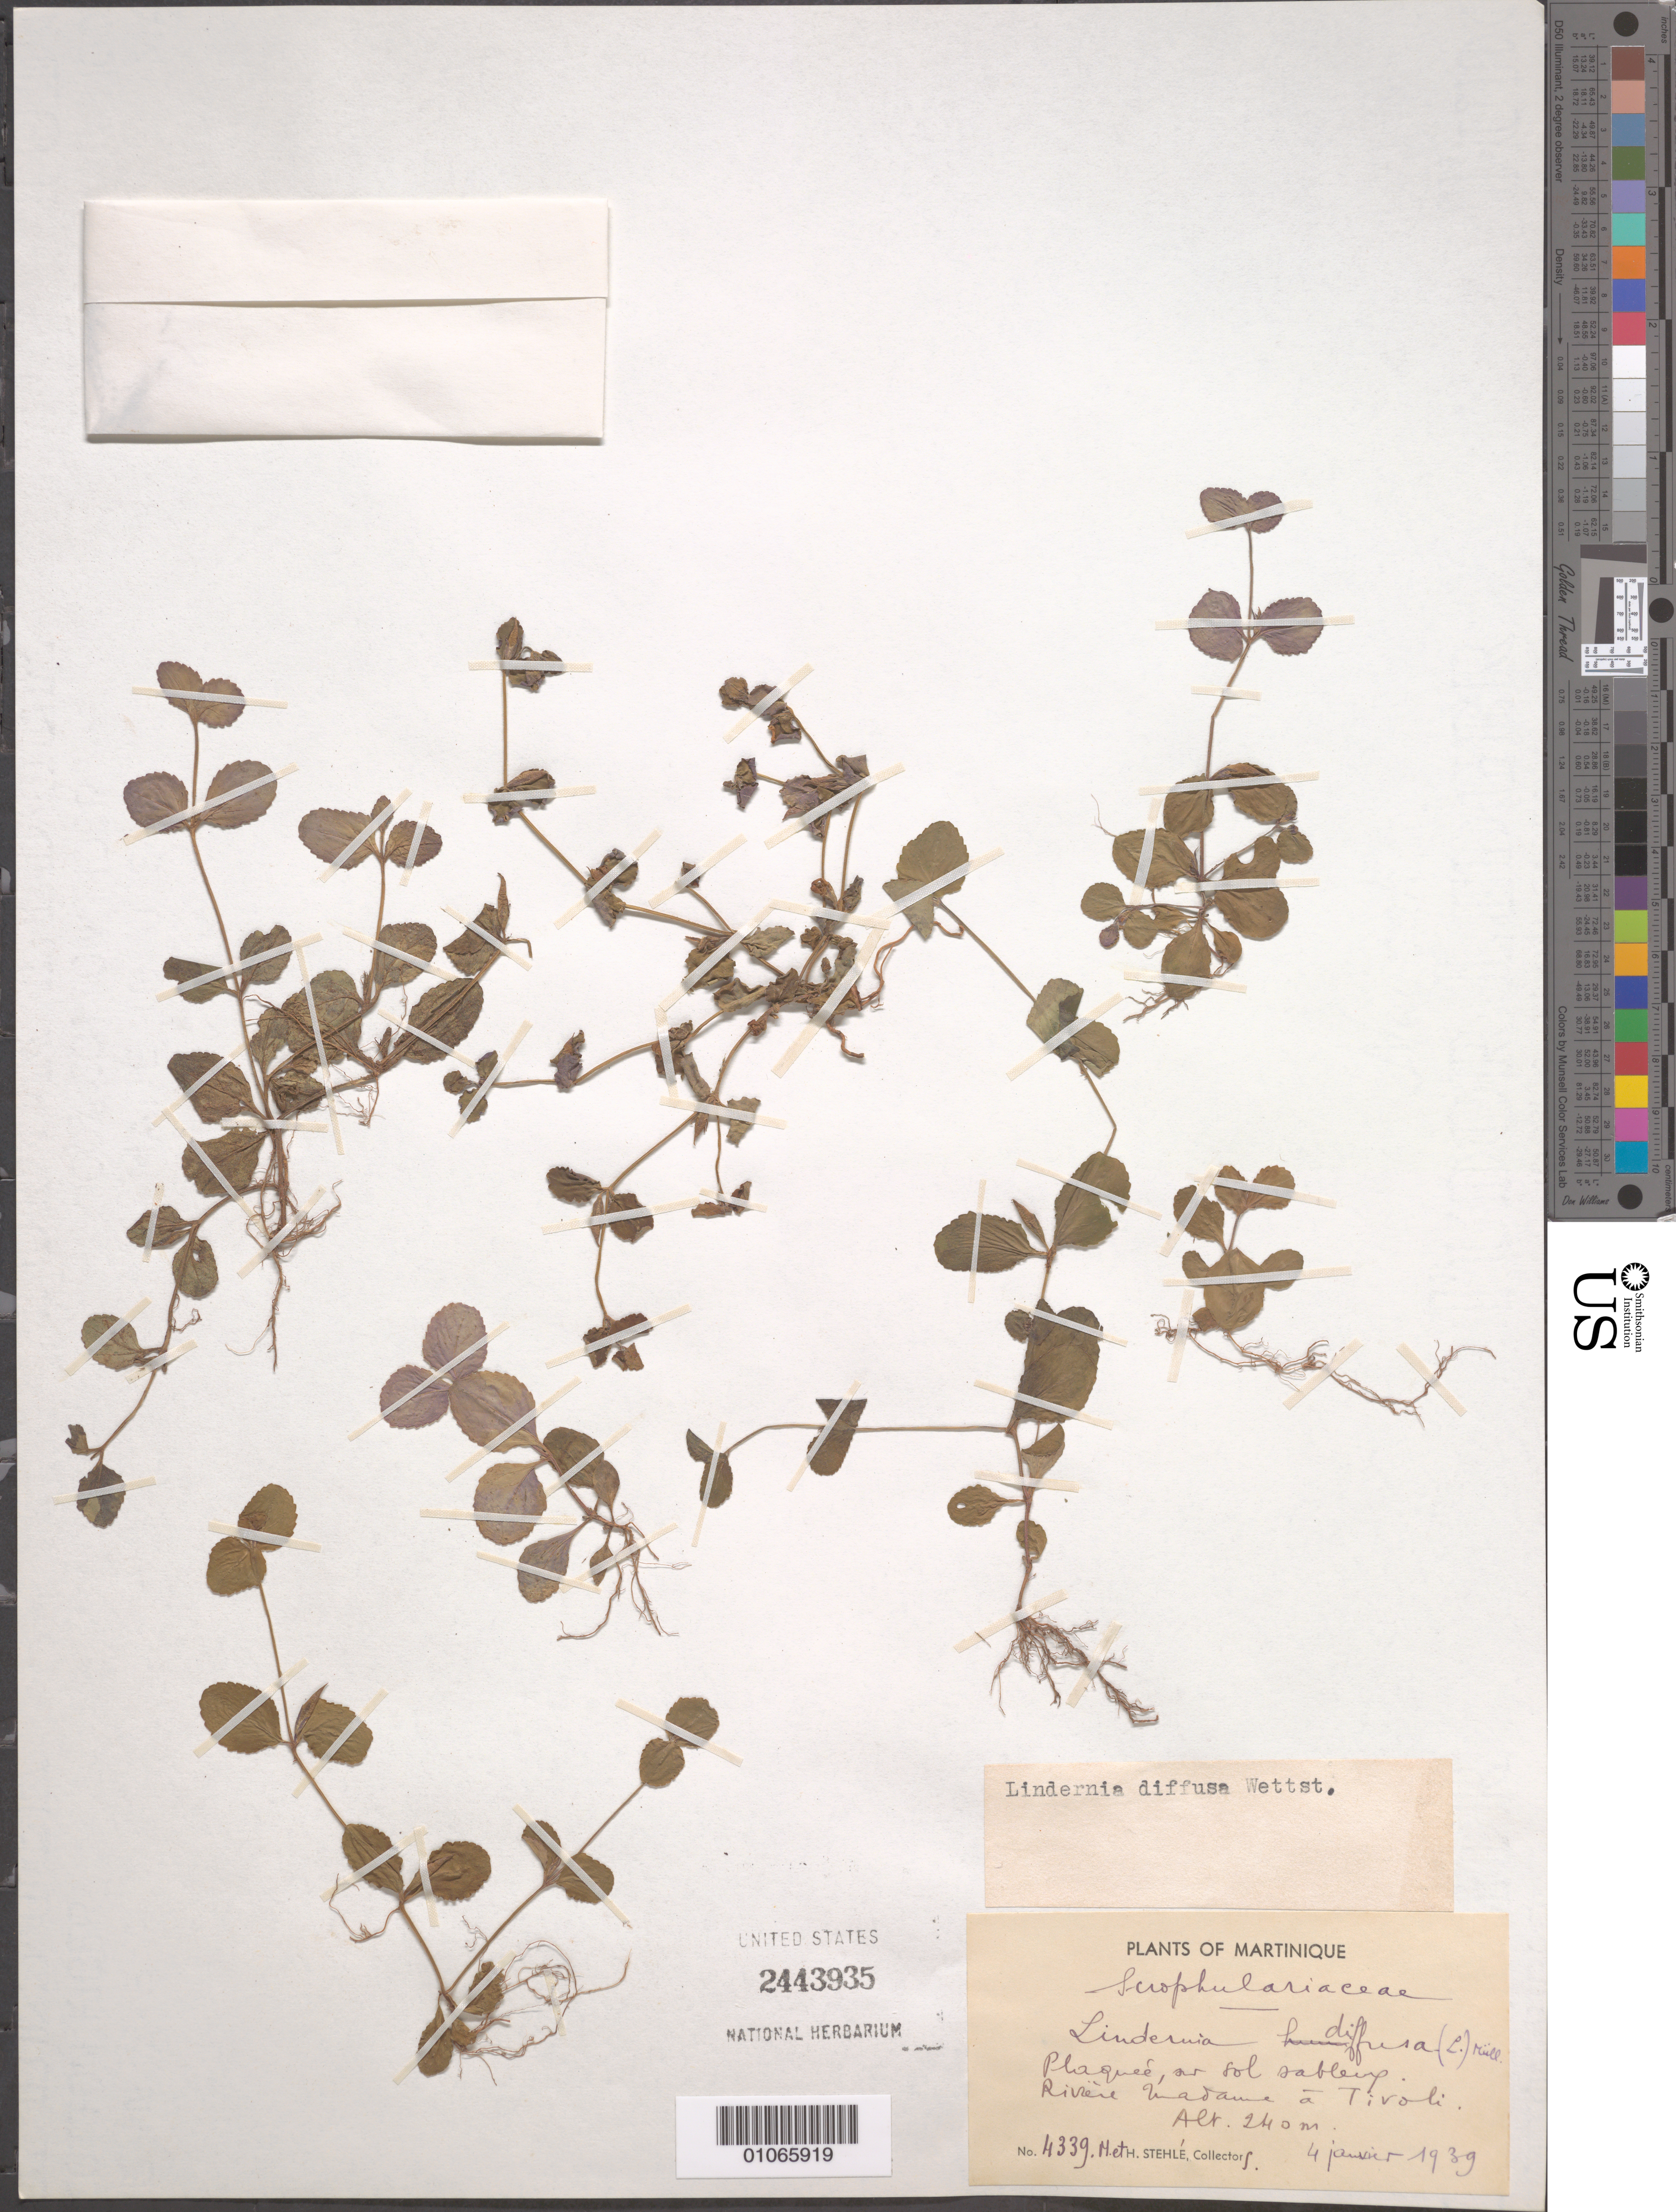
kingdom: Plantae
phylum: Tracheophyta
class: Magnoliopsida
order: Lamiales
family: Linderniaceae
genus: Lindernia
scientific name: Lindernia diffusa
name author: (L.) Wettst.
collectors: H. Stehlé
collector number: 4339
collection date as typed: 04 Jan 1939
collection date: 1939-01-04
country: Grenada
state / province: Saint Andrew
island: Grenada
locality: On practiced ground? River Madame at Tivoli.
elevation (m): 240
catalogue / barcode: US 2443935